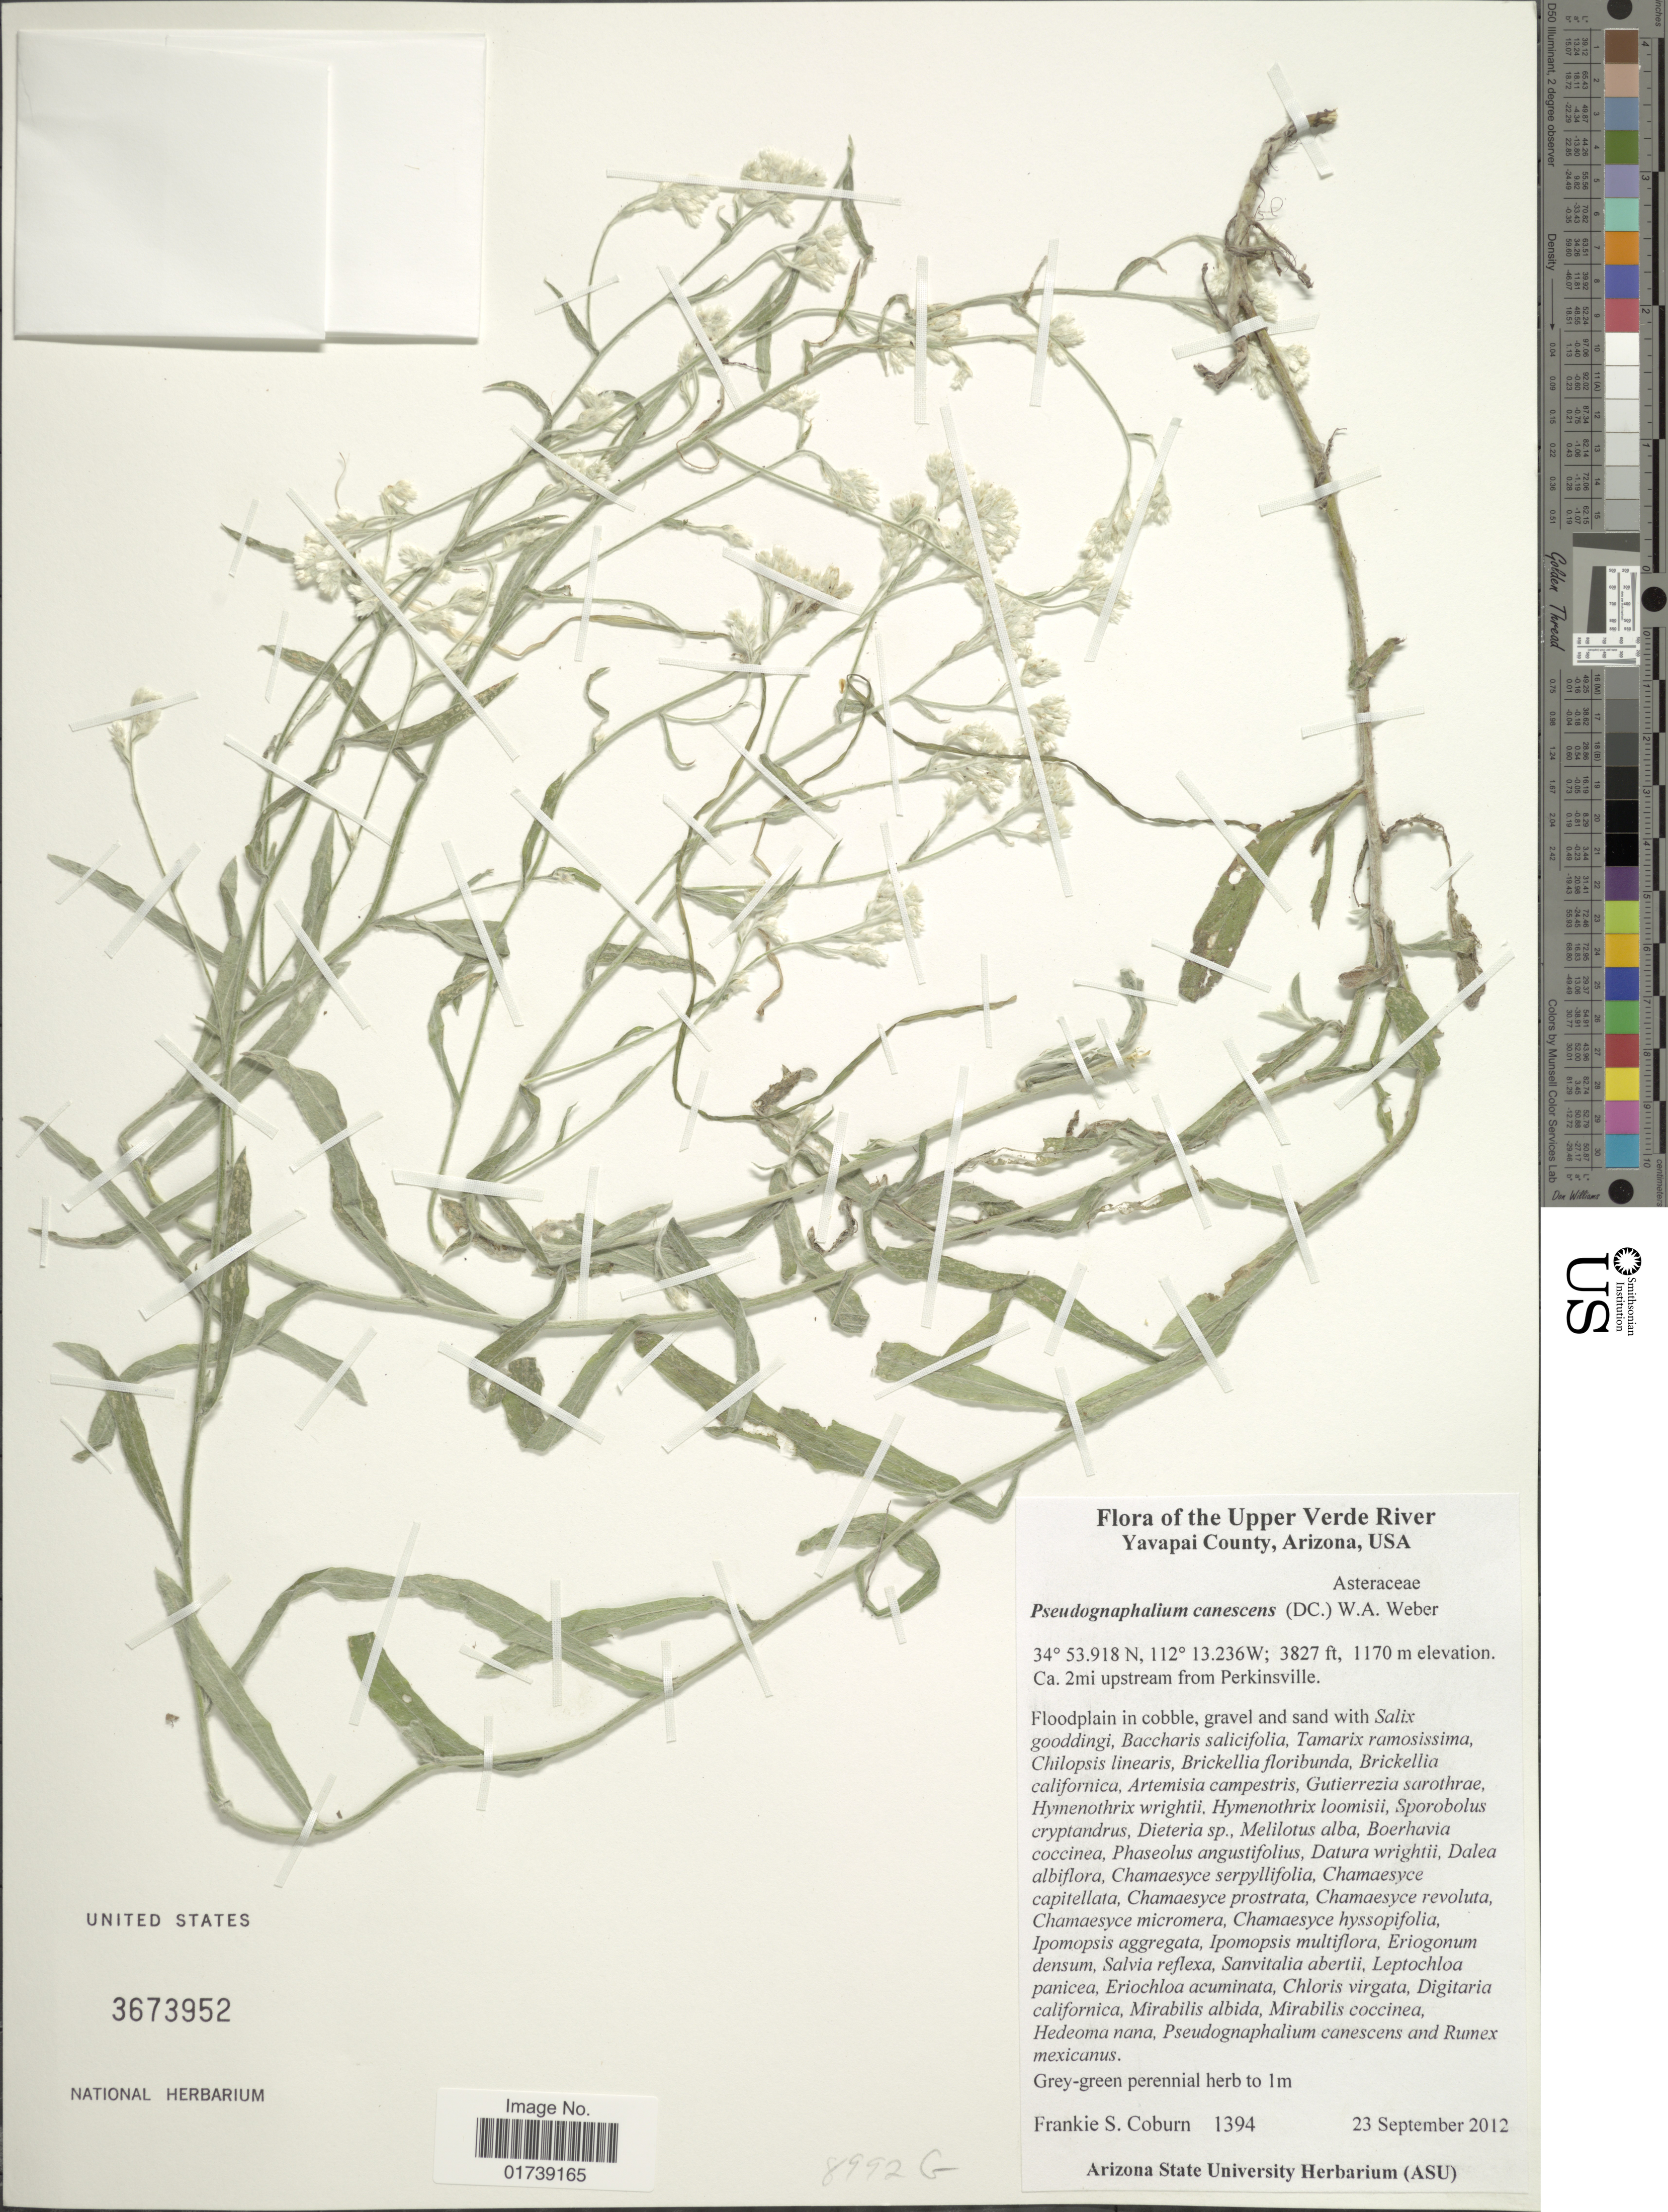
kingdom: Plantae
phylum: Tracheophyta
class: Magnoliopsida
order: Asterales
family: Asteraceae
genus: Pseudognaphalium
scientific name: Pseudognaphalium canescens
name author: (DC.) Anderb.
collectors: F. Coburn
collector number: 1394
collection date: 2012-09-23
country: United States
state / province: Arizona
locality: Upper Verde River, Yavapai County, Ca. 2mi upstream from Perkinsville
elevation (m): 1166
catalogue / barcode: US 3673952